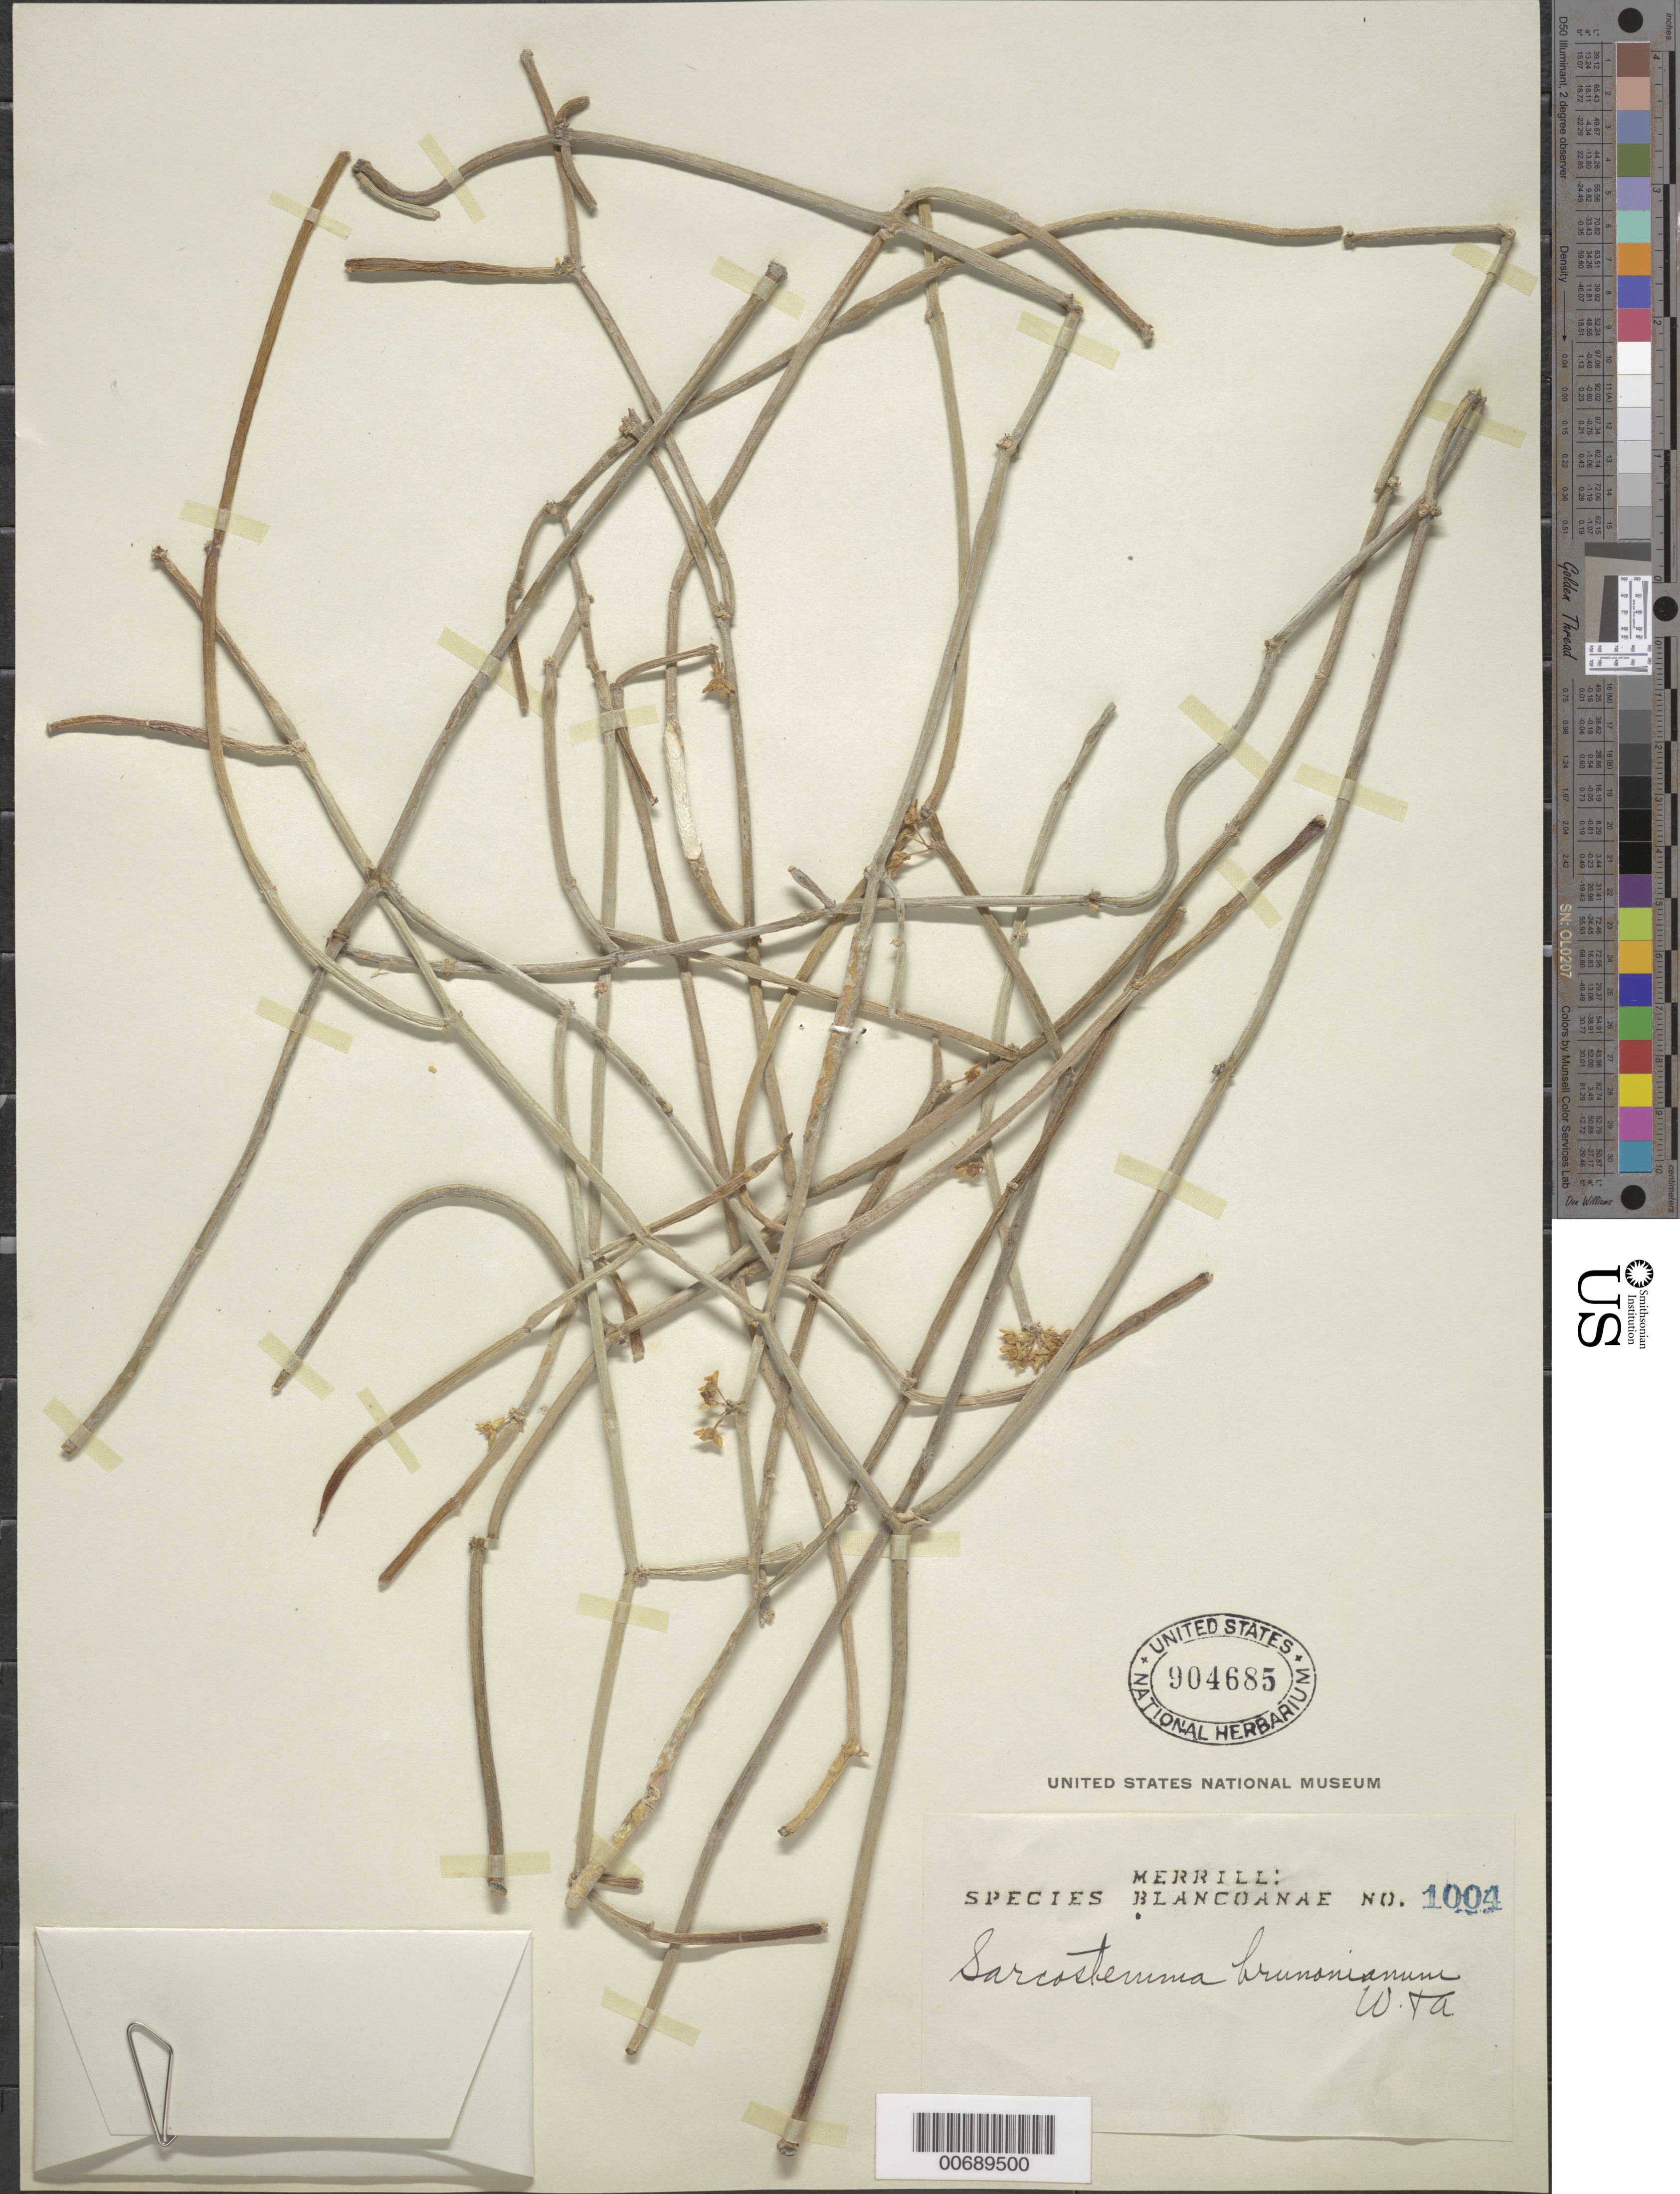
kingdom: Plantae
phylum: Tracheophyta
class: Magnoliopsida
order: Gentianales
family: Apocynaceae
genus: Sarcostemma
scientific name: Sarcostemma brunonianum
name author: Wight & Arn.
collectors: E. D. Merrill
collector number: Sp. Blancoan. 1004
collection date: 1916-10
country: Philippines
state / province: Calabarzon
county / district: Batangas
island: Luzon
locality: Punta de Azufre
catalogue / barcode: US 904685